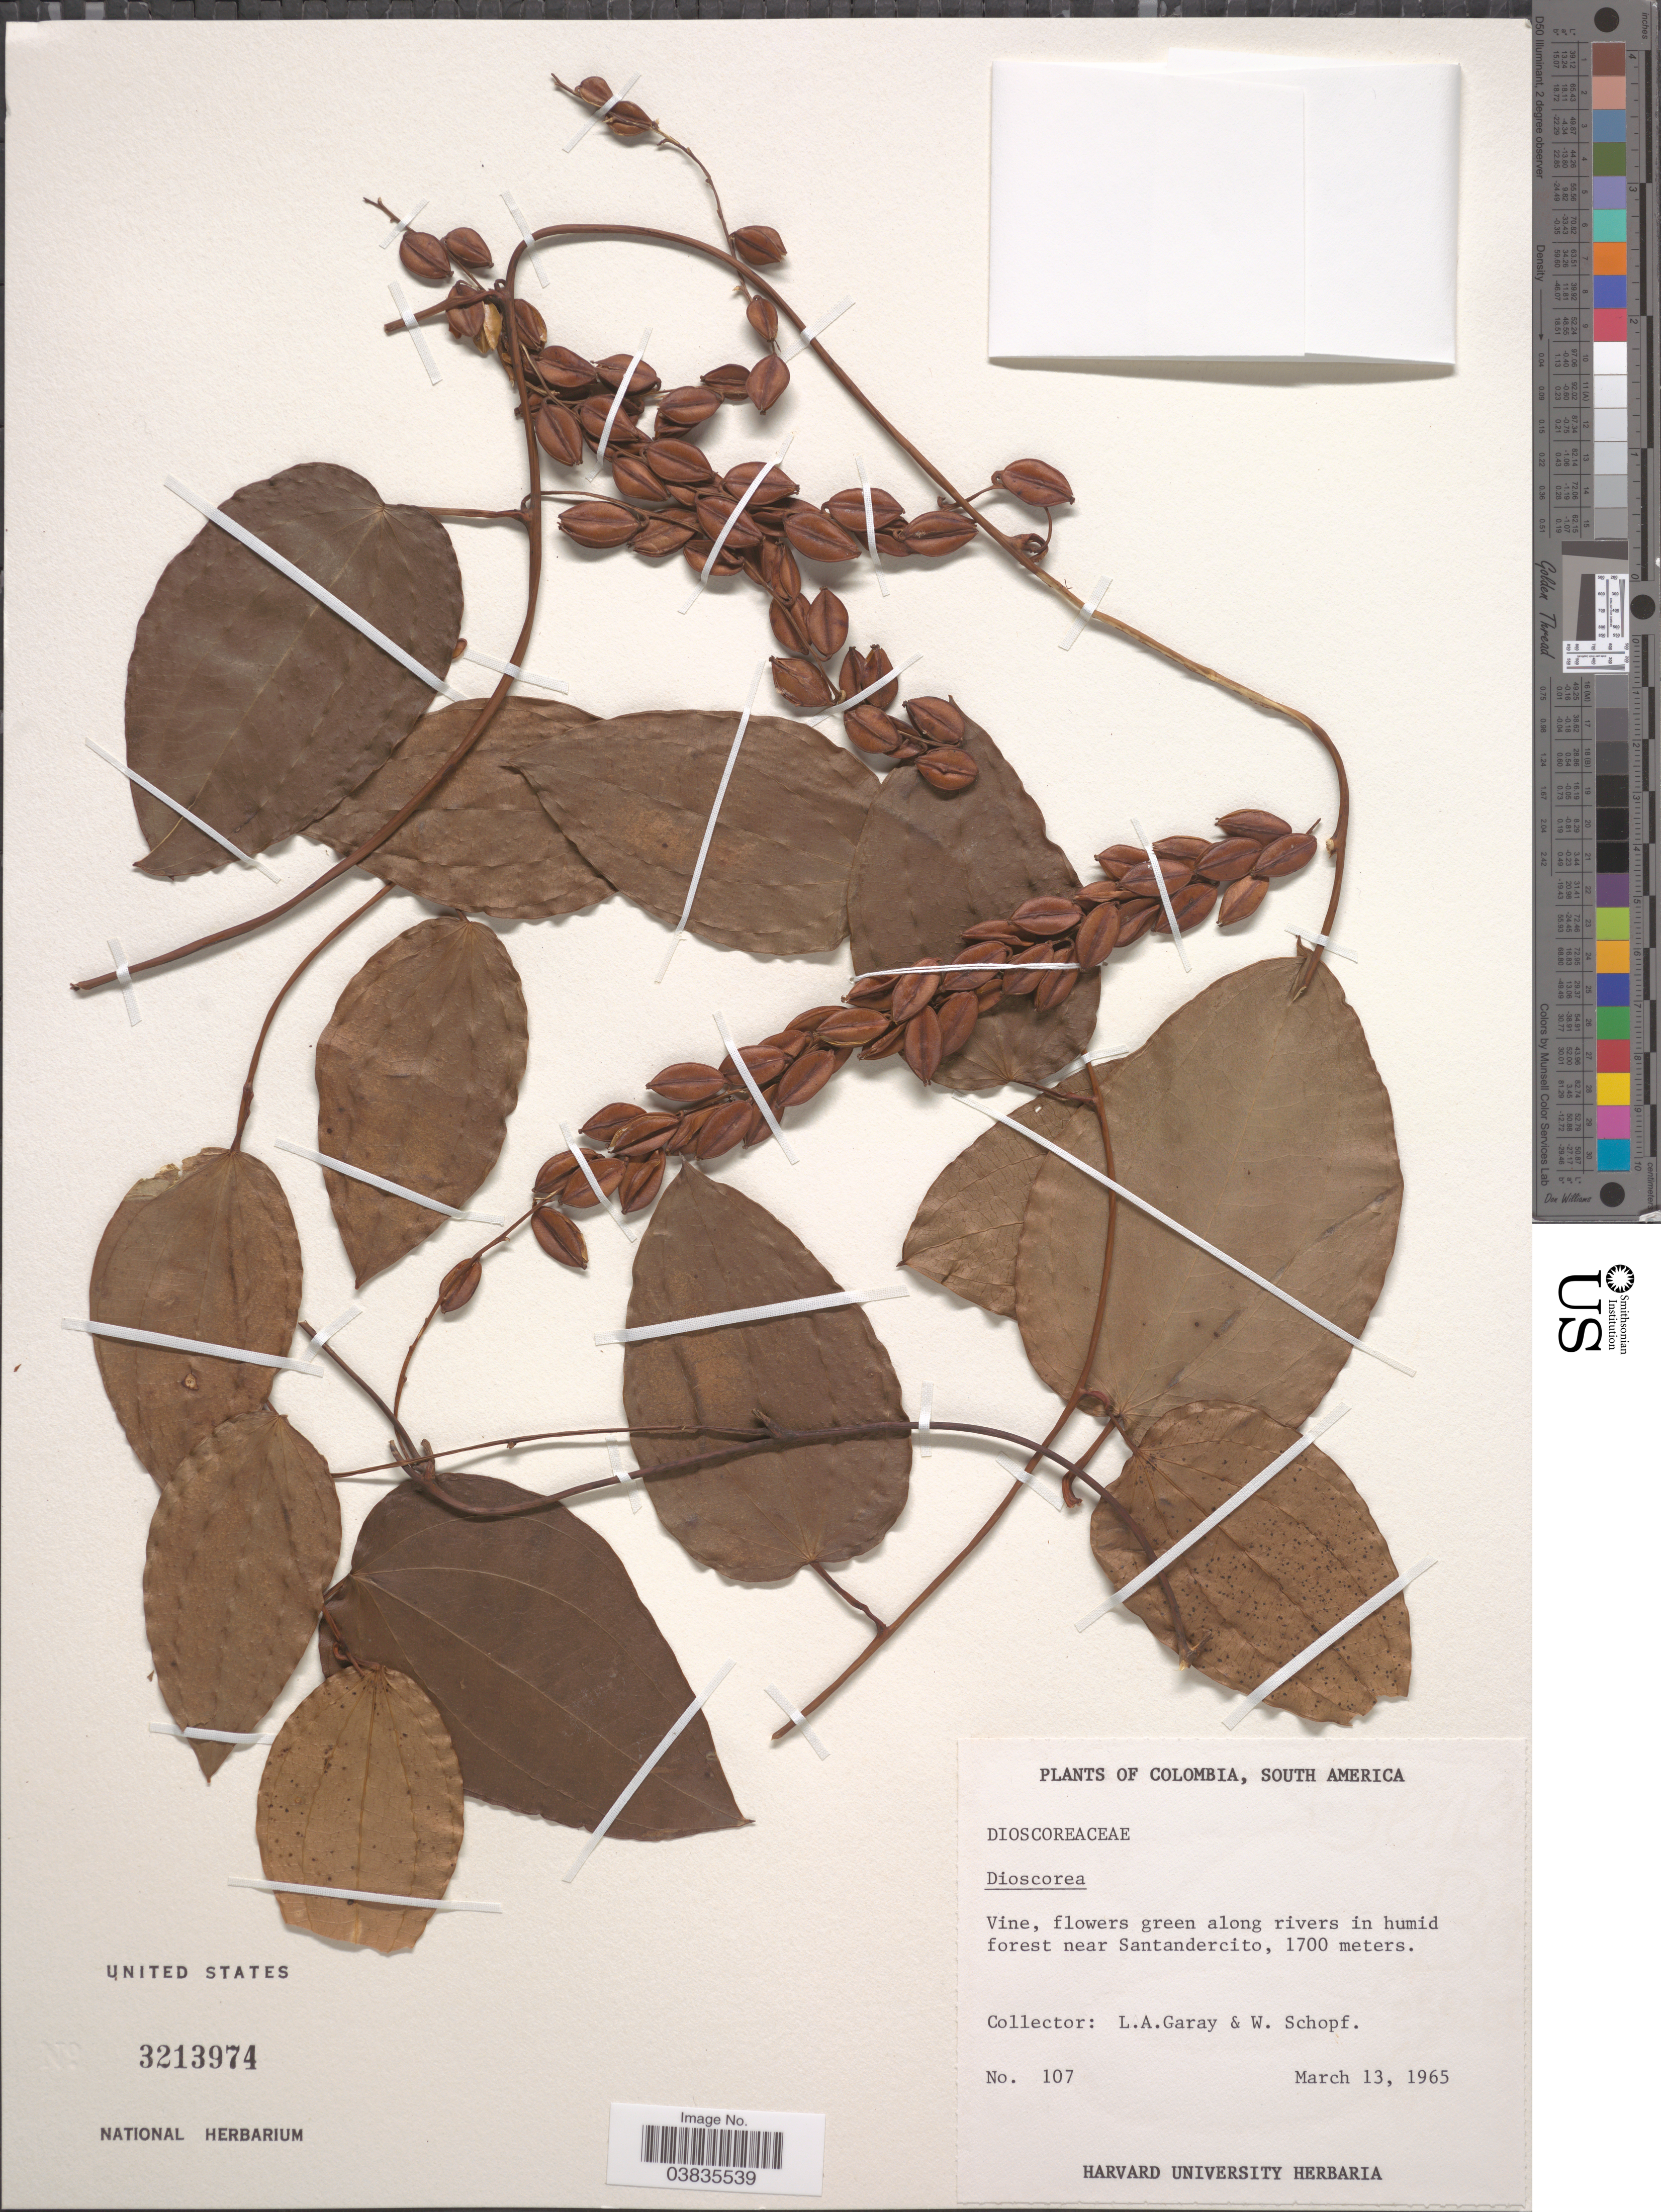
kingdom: Plantae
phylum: Tracheophyta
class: Liliopsida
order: Dioscoreales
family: Dioscoreaceae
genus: Dioscorea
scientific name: Dioscorea sp.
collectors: L. Garay & W. Schopf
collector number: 107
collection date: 1965-03-13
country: Colombia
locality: Along rivers in humid forest near Santandercito.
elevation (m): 1700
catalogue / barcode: US 3213974